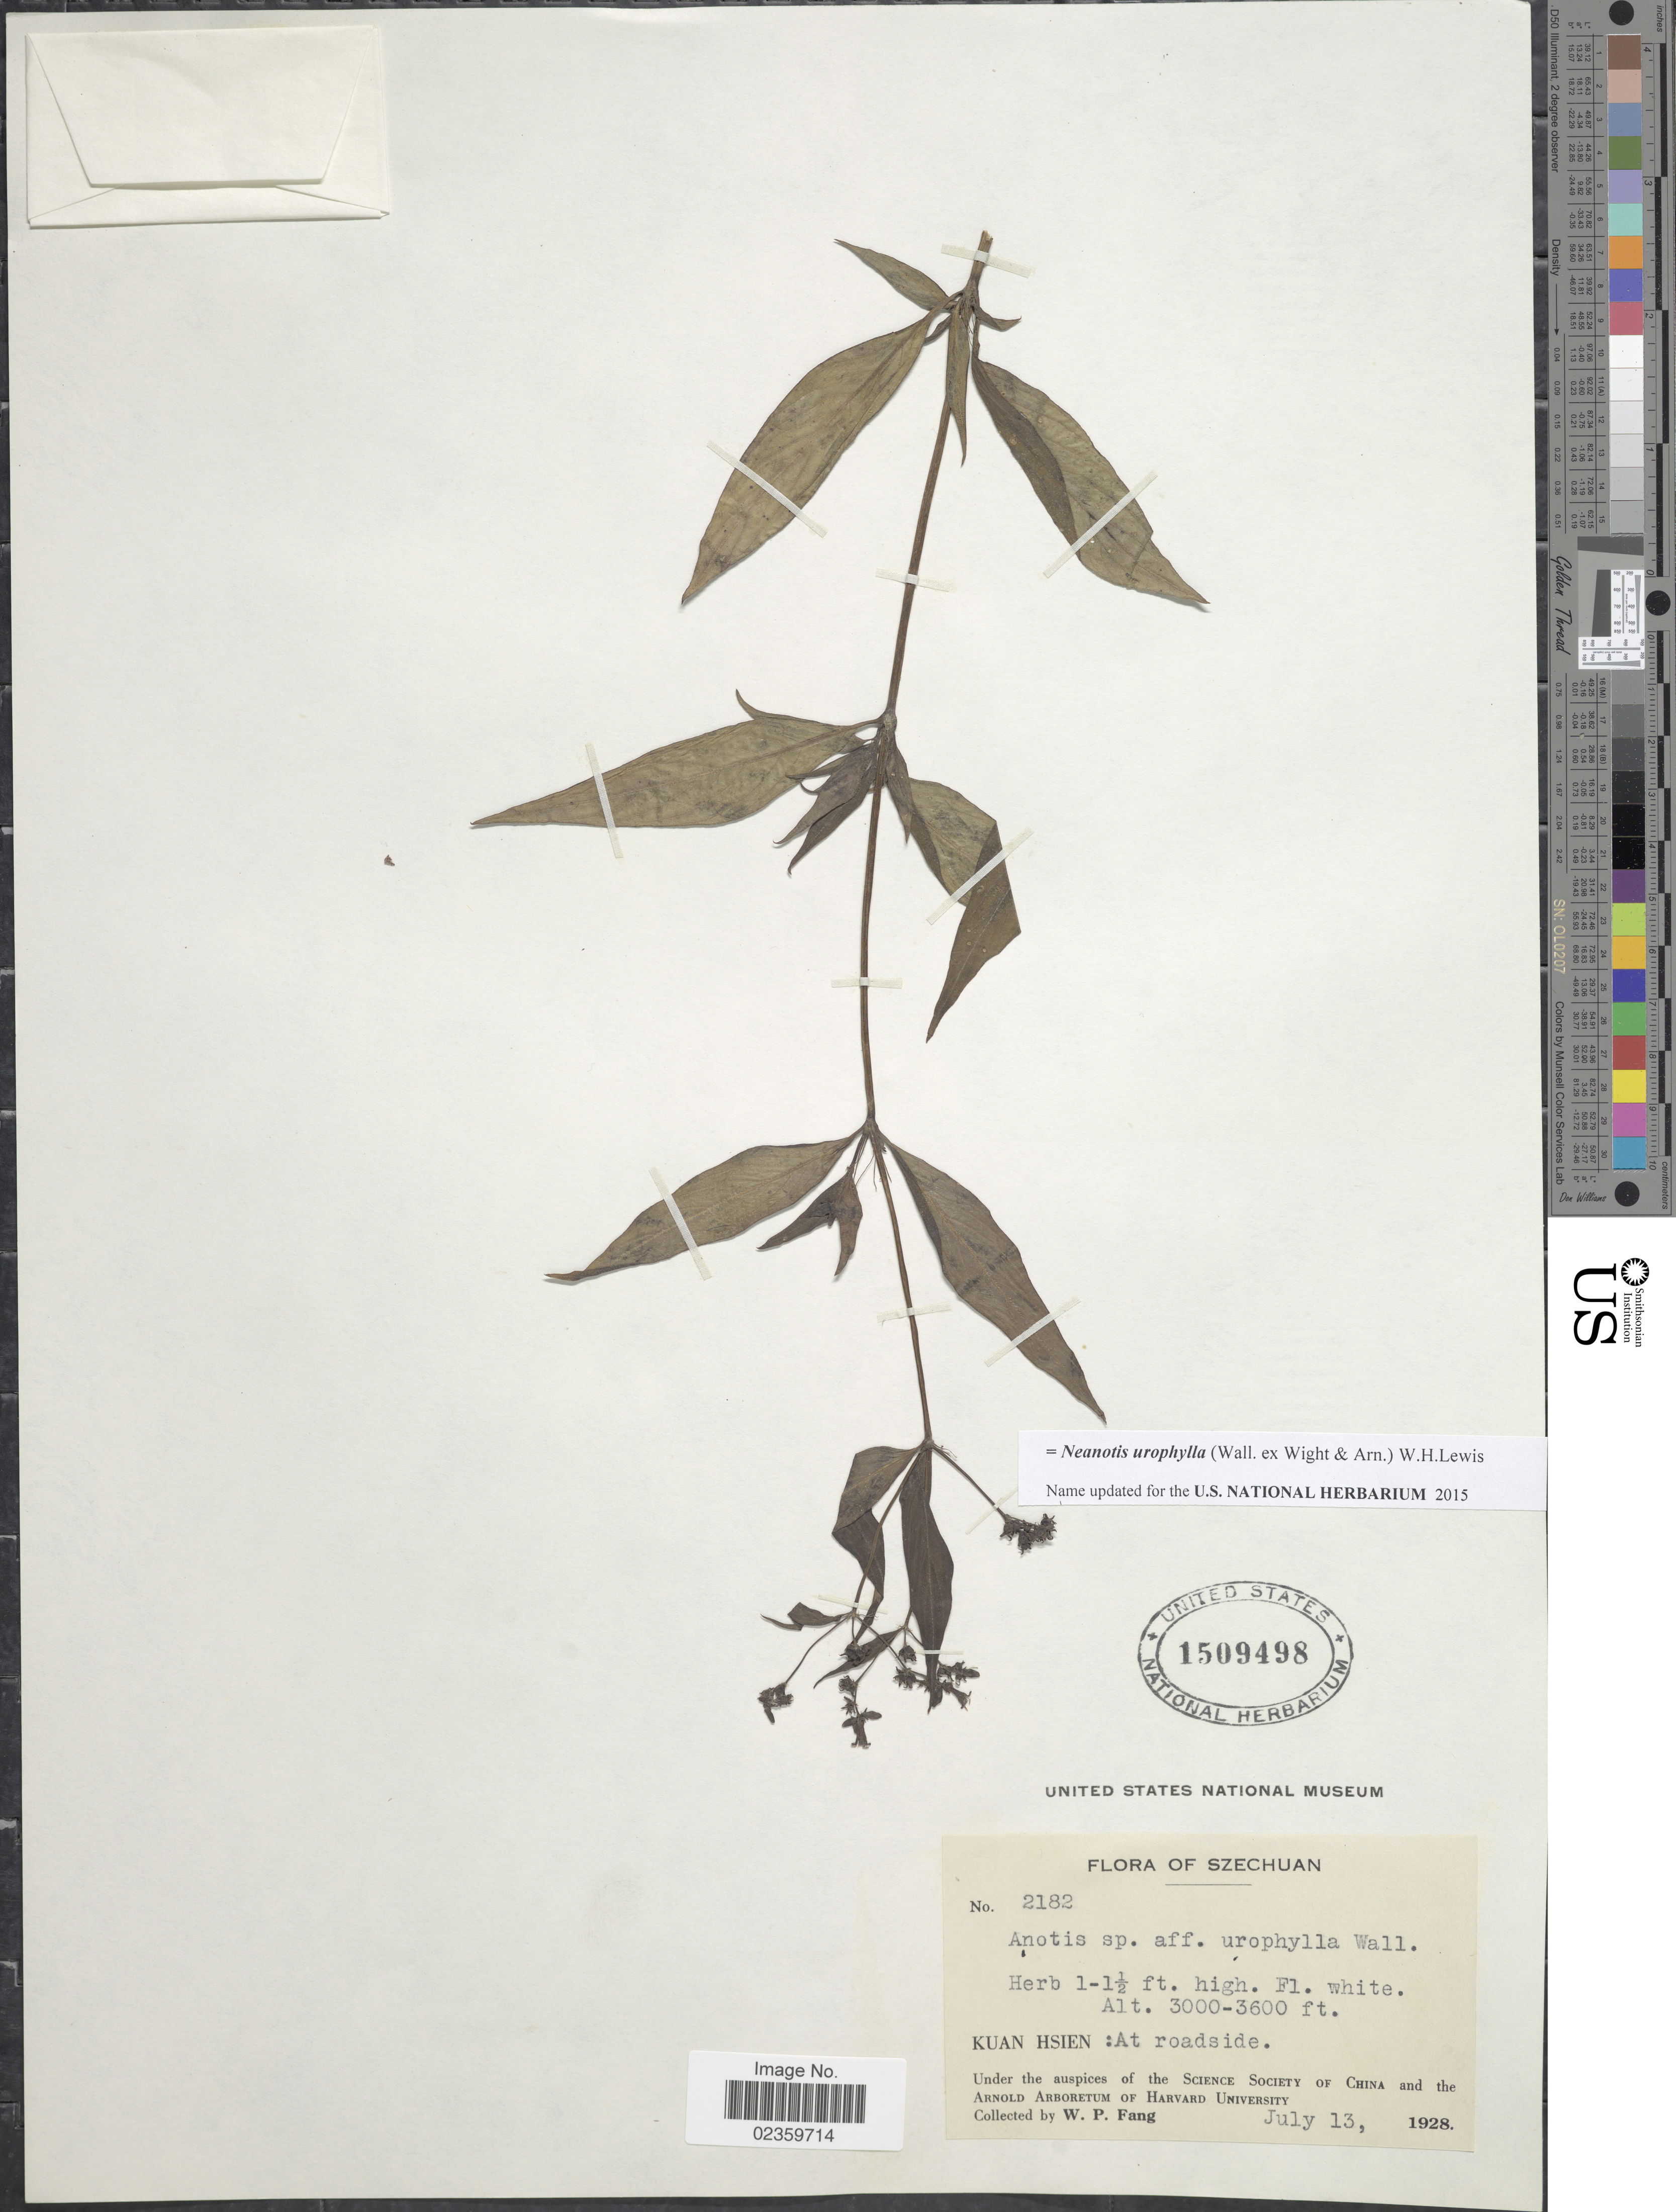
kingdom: Plantae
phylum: Tracheophyta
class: Magnoliopsida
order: Gentianales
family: Rubiaceae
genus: Neanotis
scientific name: Neanotis urophylla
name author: (Wall. ex Wight & Arn.) W.H. Lewis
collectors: W. P. Fang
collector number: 2182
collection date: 1928-07-13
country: China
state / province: Sichuan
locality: Szechuan: Kuan Hsien: At roadside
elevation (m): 914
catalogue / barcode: US 1509498